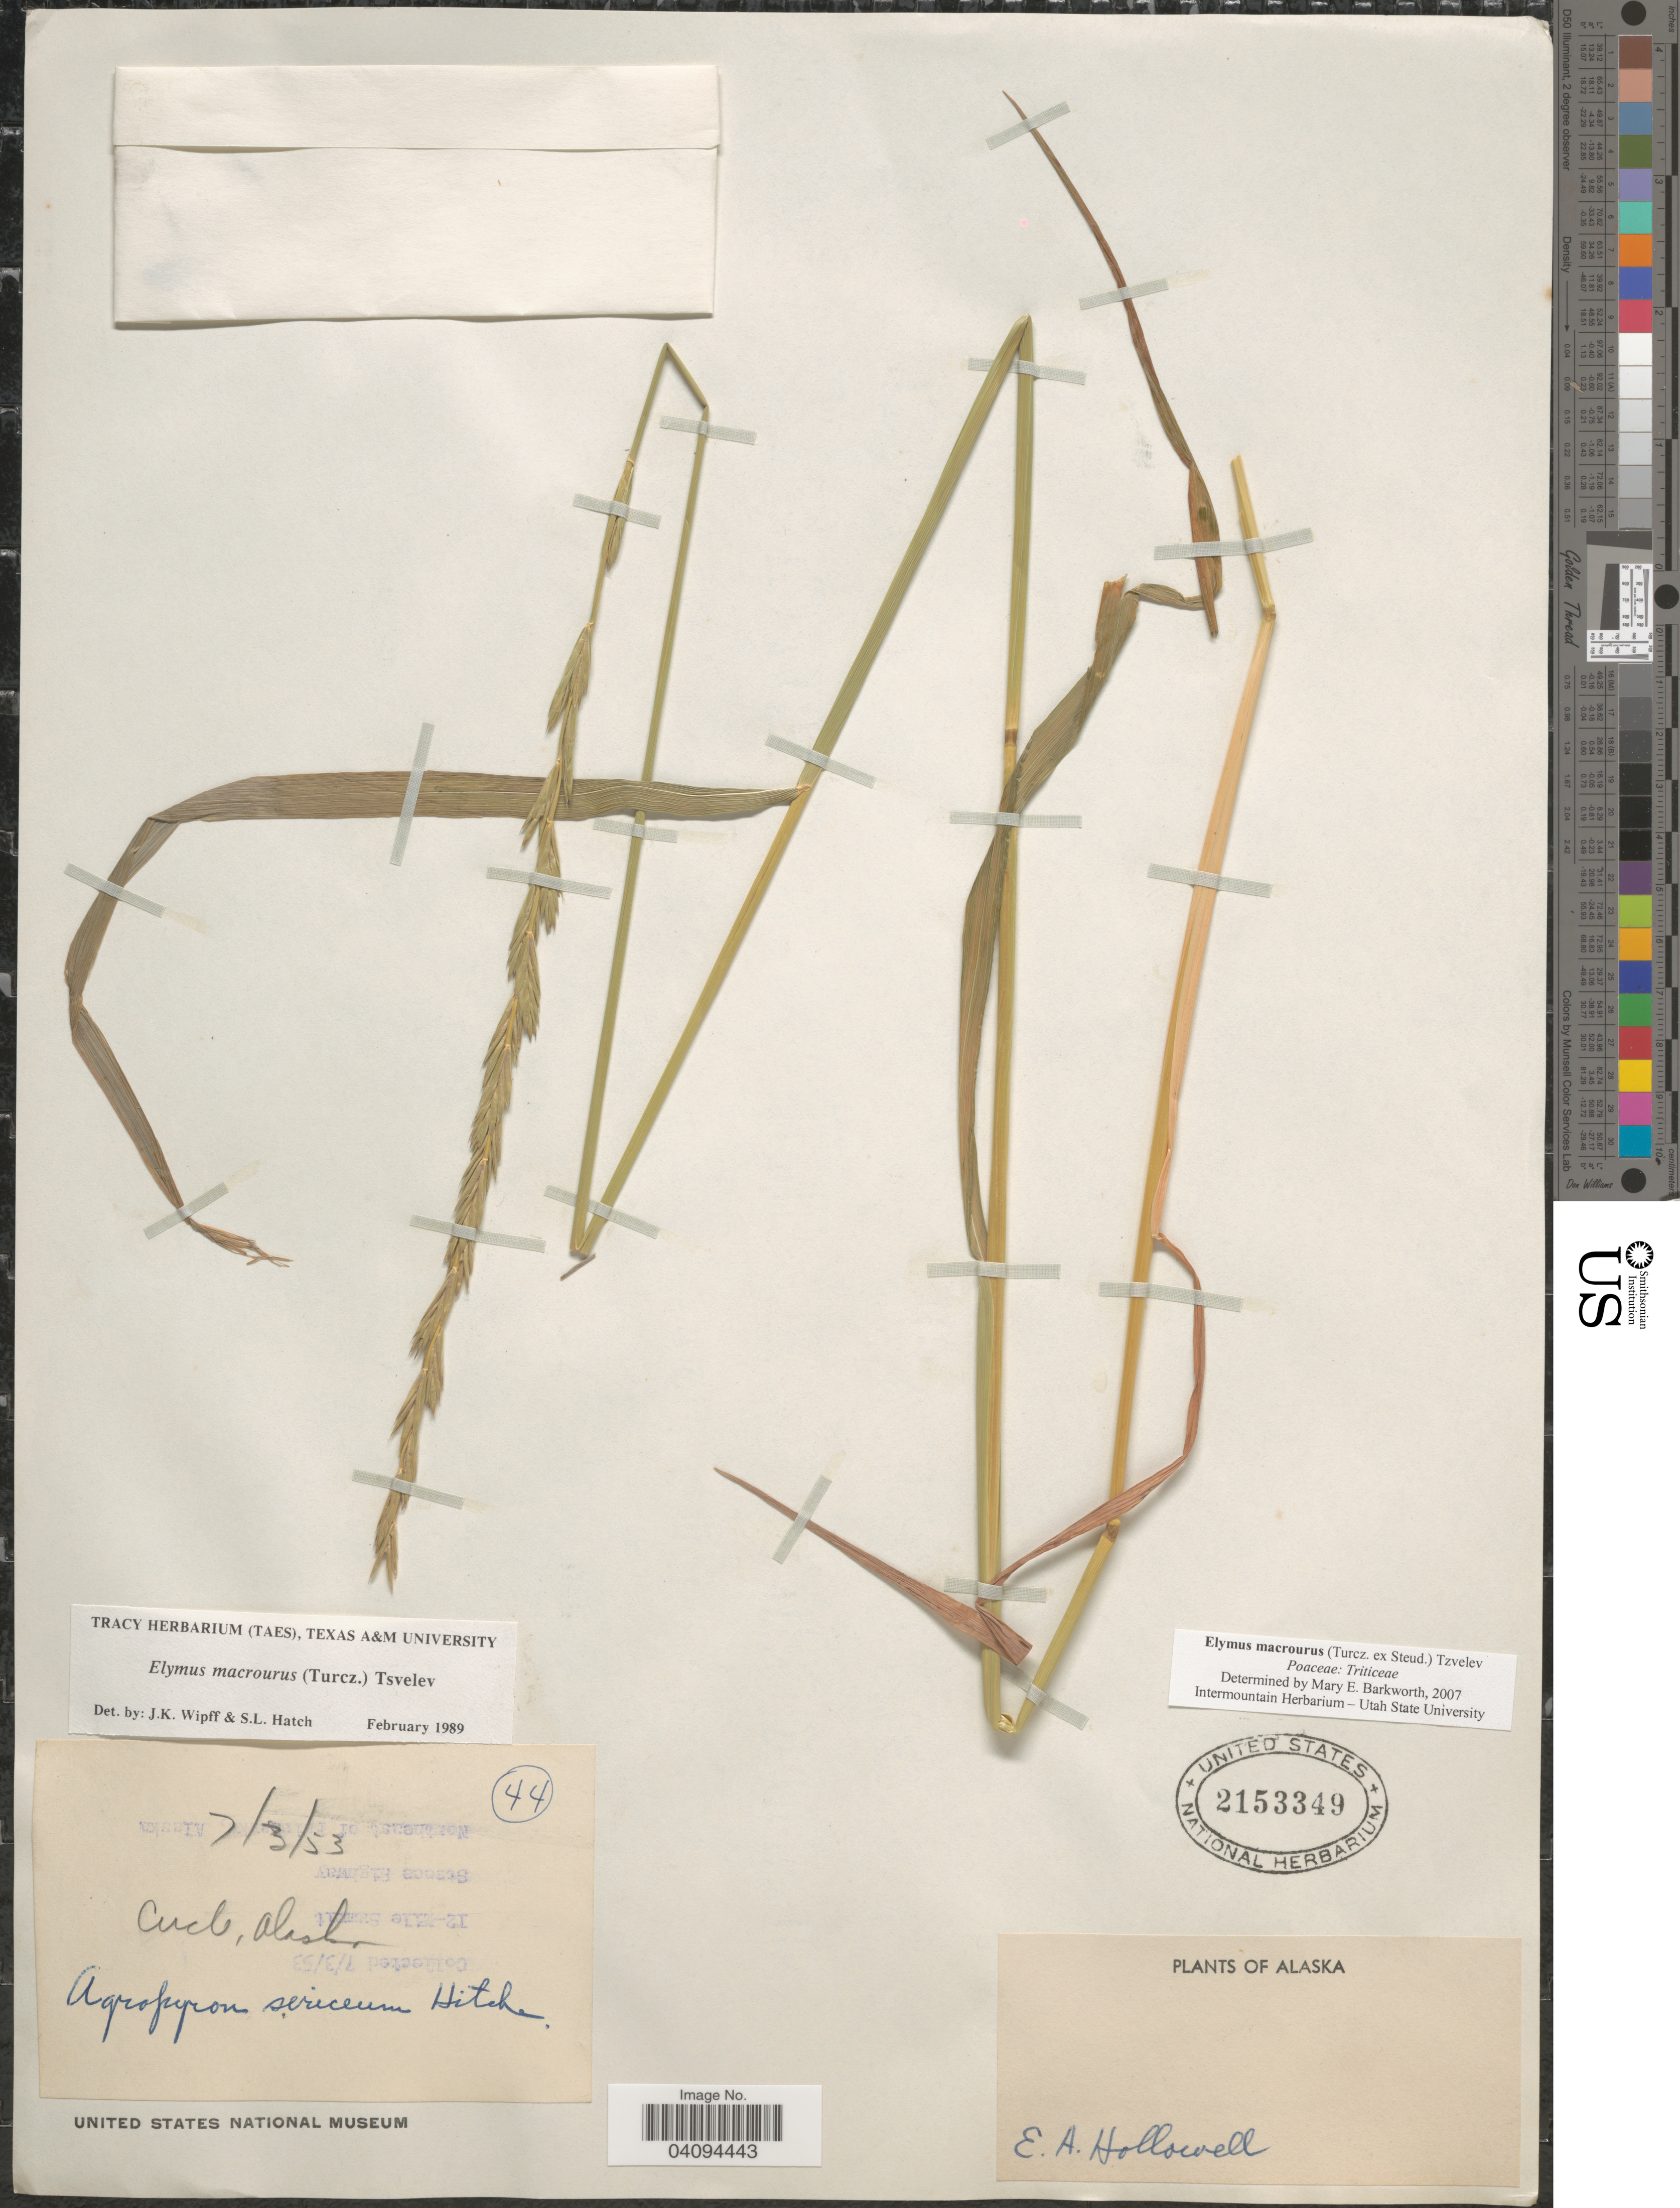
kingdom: Plantae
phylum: Tracheophyta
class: Liliopsida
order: Poales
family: Poaceae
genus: Elymus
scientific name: Elymus macrourus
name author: (Turcz. ex Steud.) Tzvelev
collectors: E. Hollowell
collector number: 44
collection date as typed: Transcribed d/m/y: 3/7/53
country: United States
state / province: Alaska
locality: Cucle.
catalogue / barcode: US 2153349